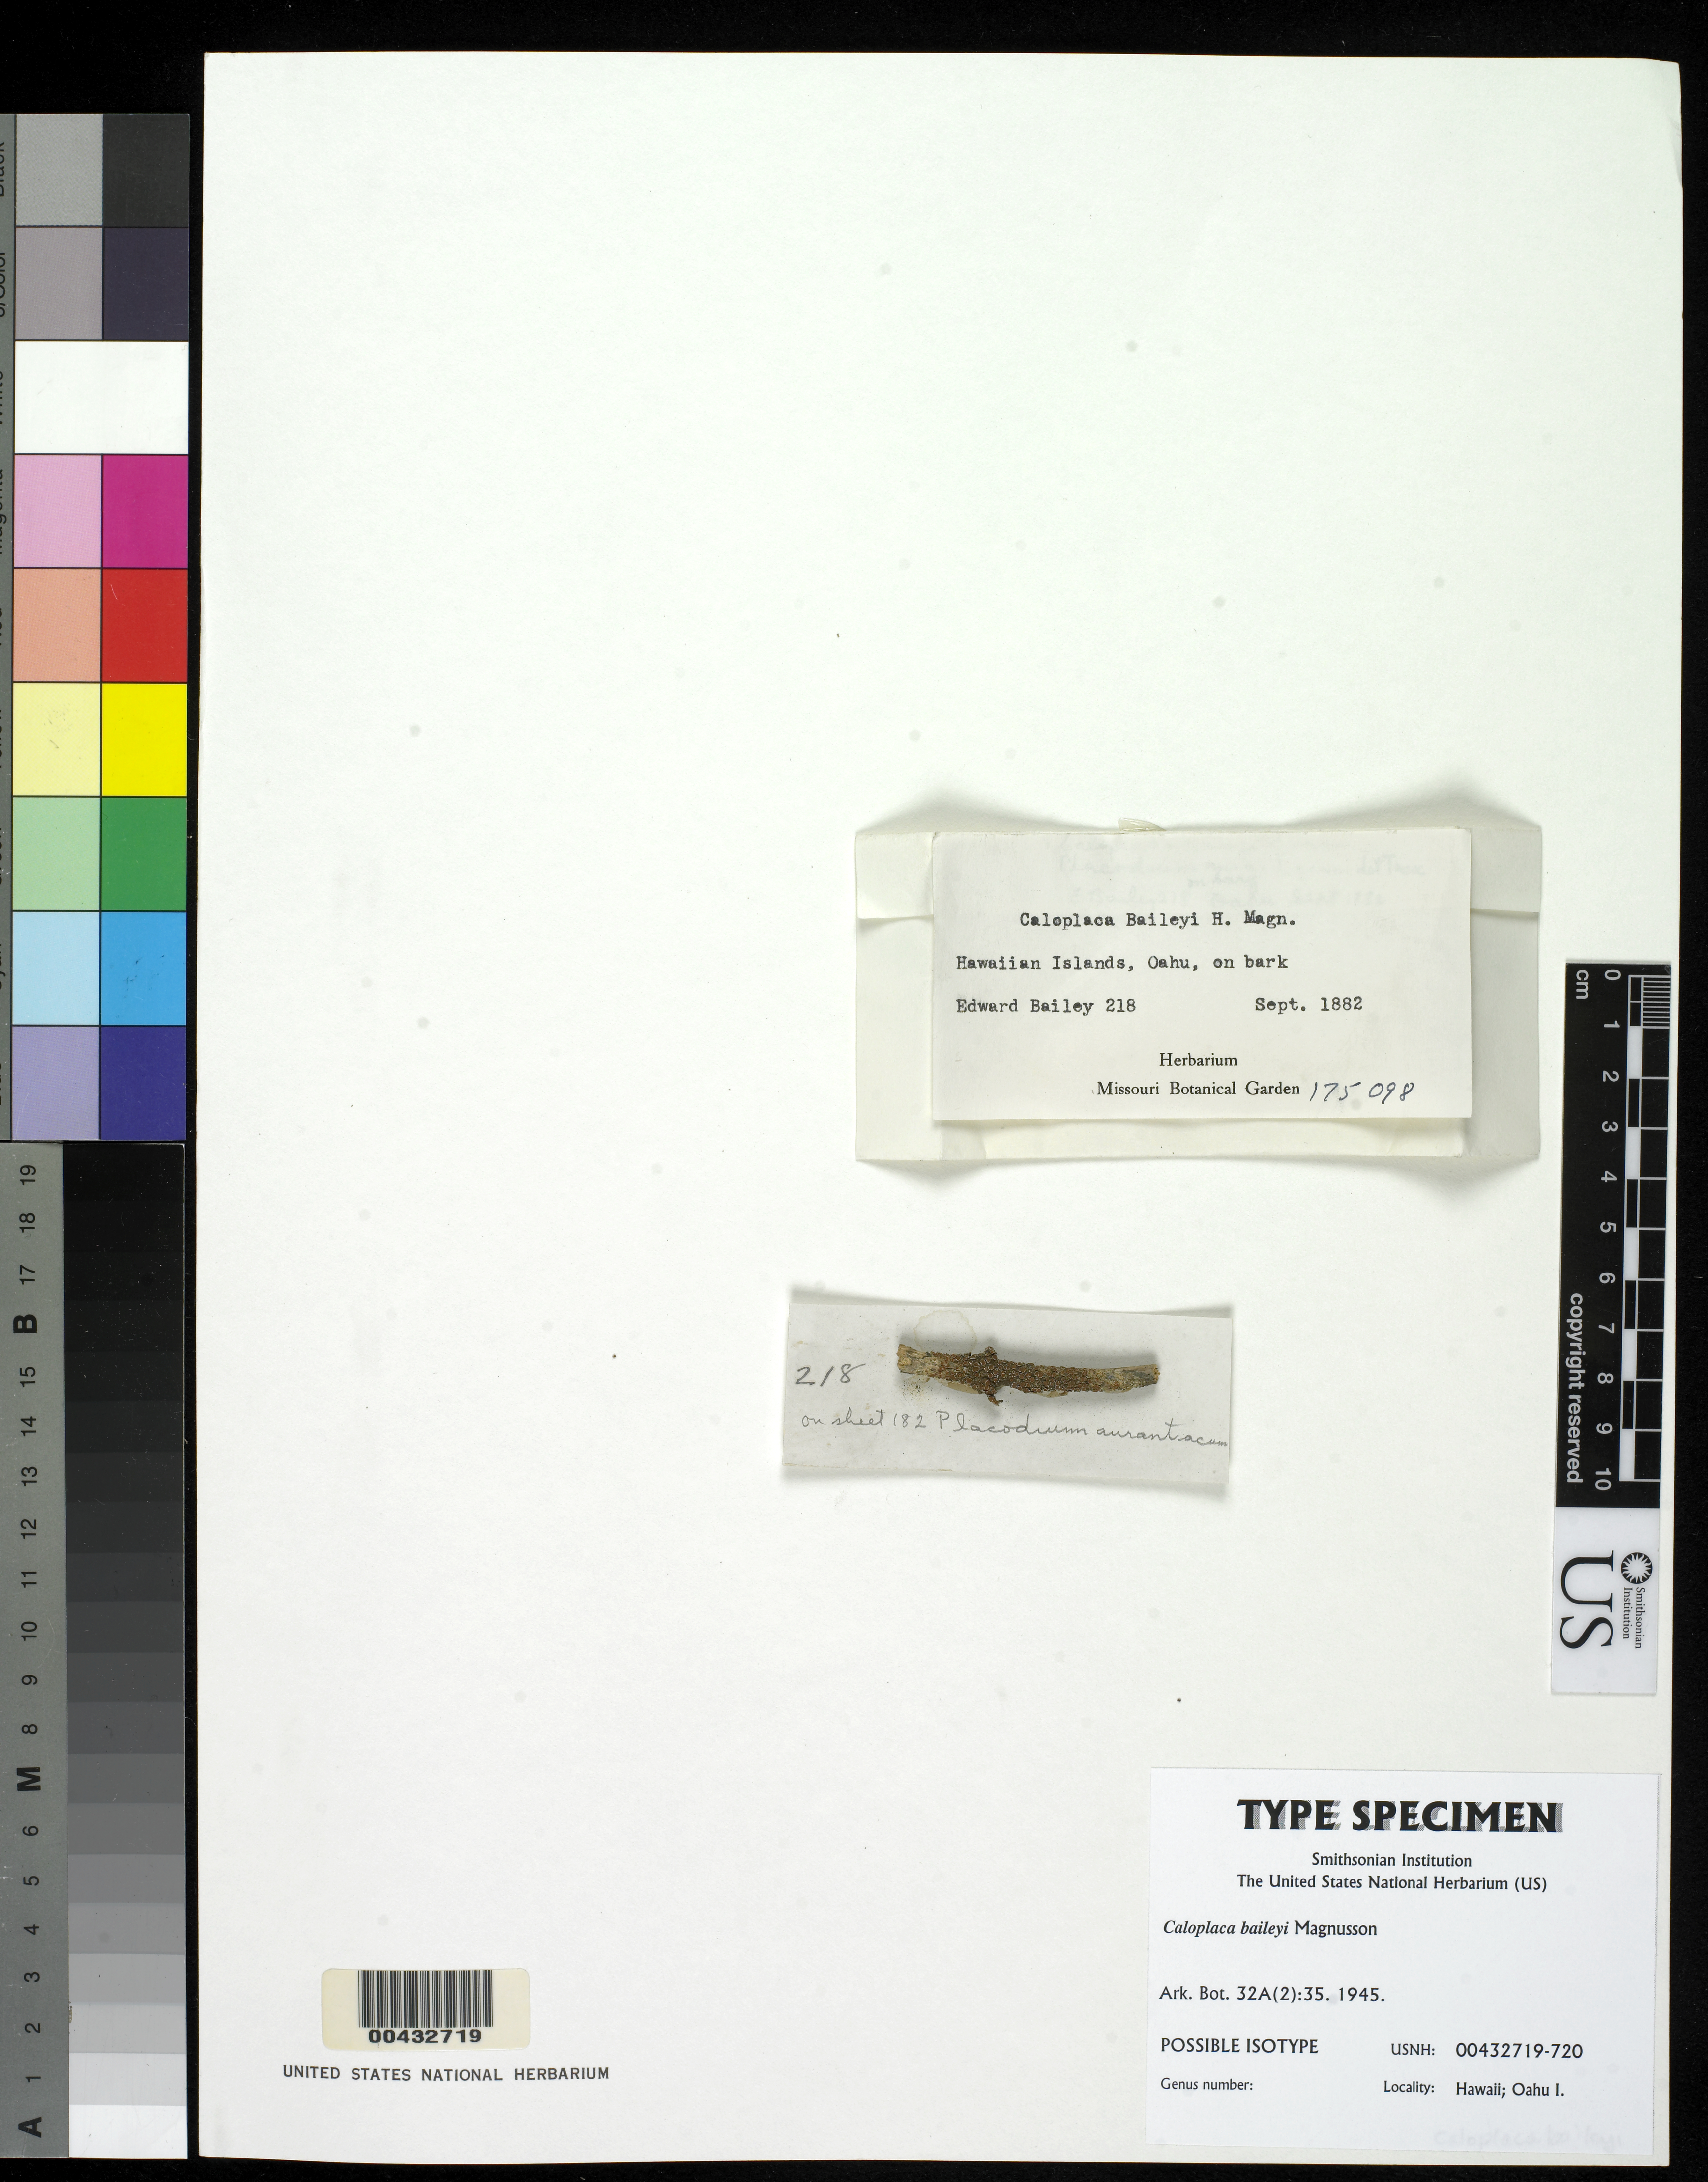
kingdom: Fungi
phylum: Ascomycota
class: Lecanoromycetes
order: Teloschistales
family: Teloschistaceae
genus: Caloplaca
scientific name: Caloplaca baileyi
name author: H. Magn.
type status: Possible Isotype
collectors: E. Bailey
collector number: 218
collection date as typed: Sep 1882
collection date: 1882-09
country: United States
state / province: Hawaii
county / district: Honolulu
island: Oahu